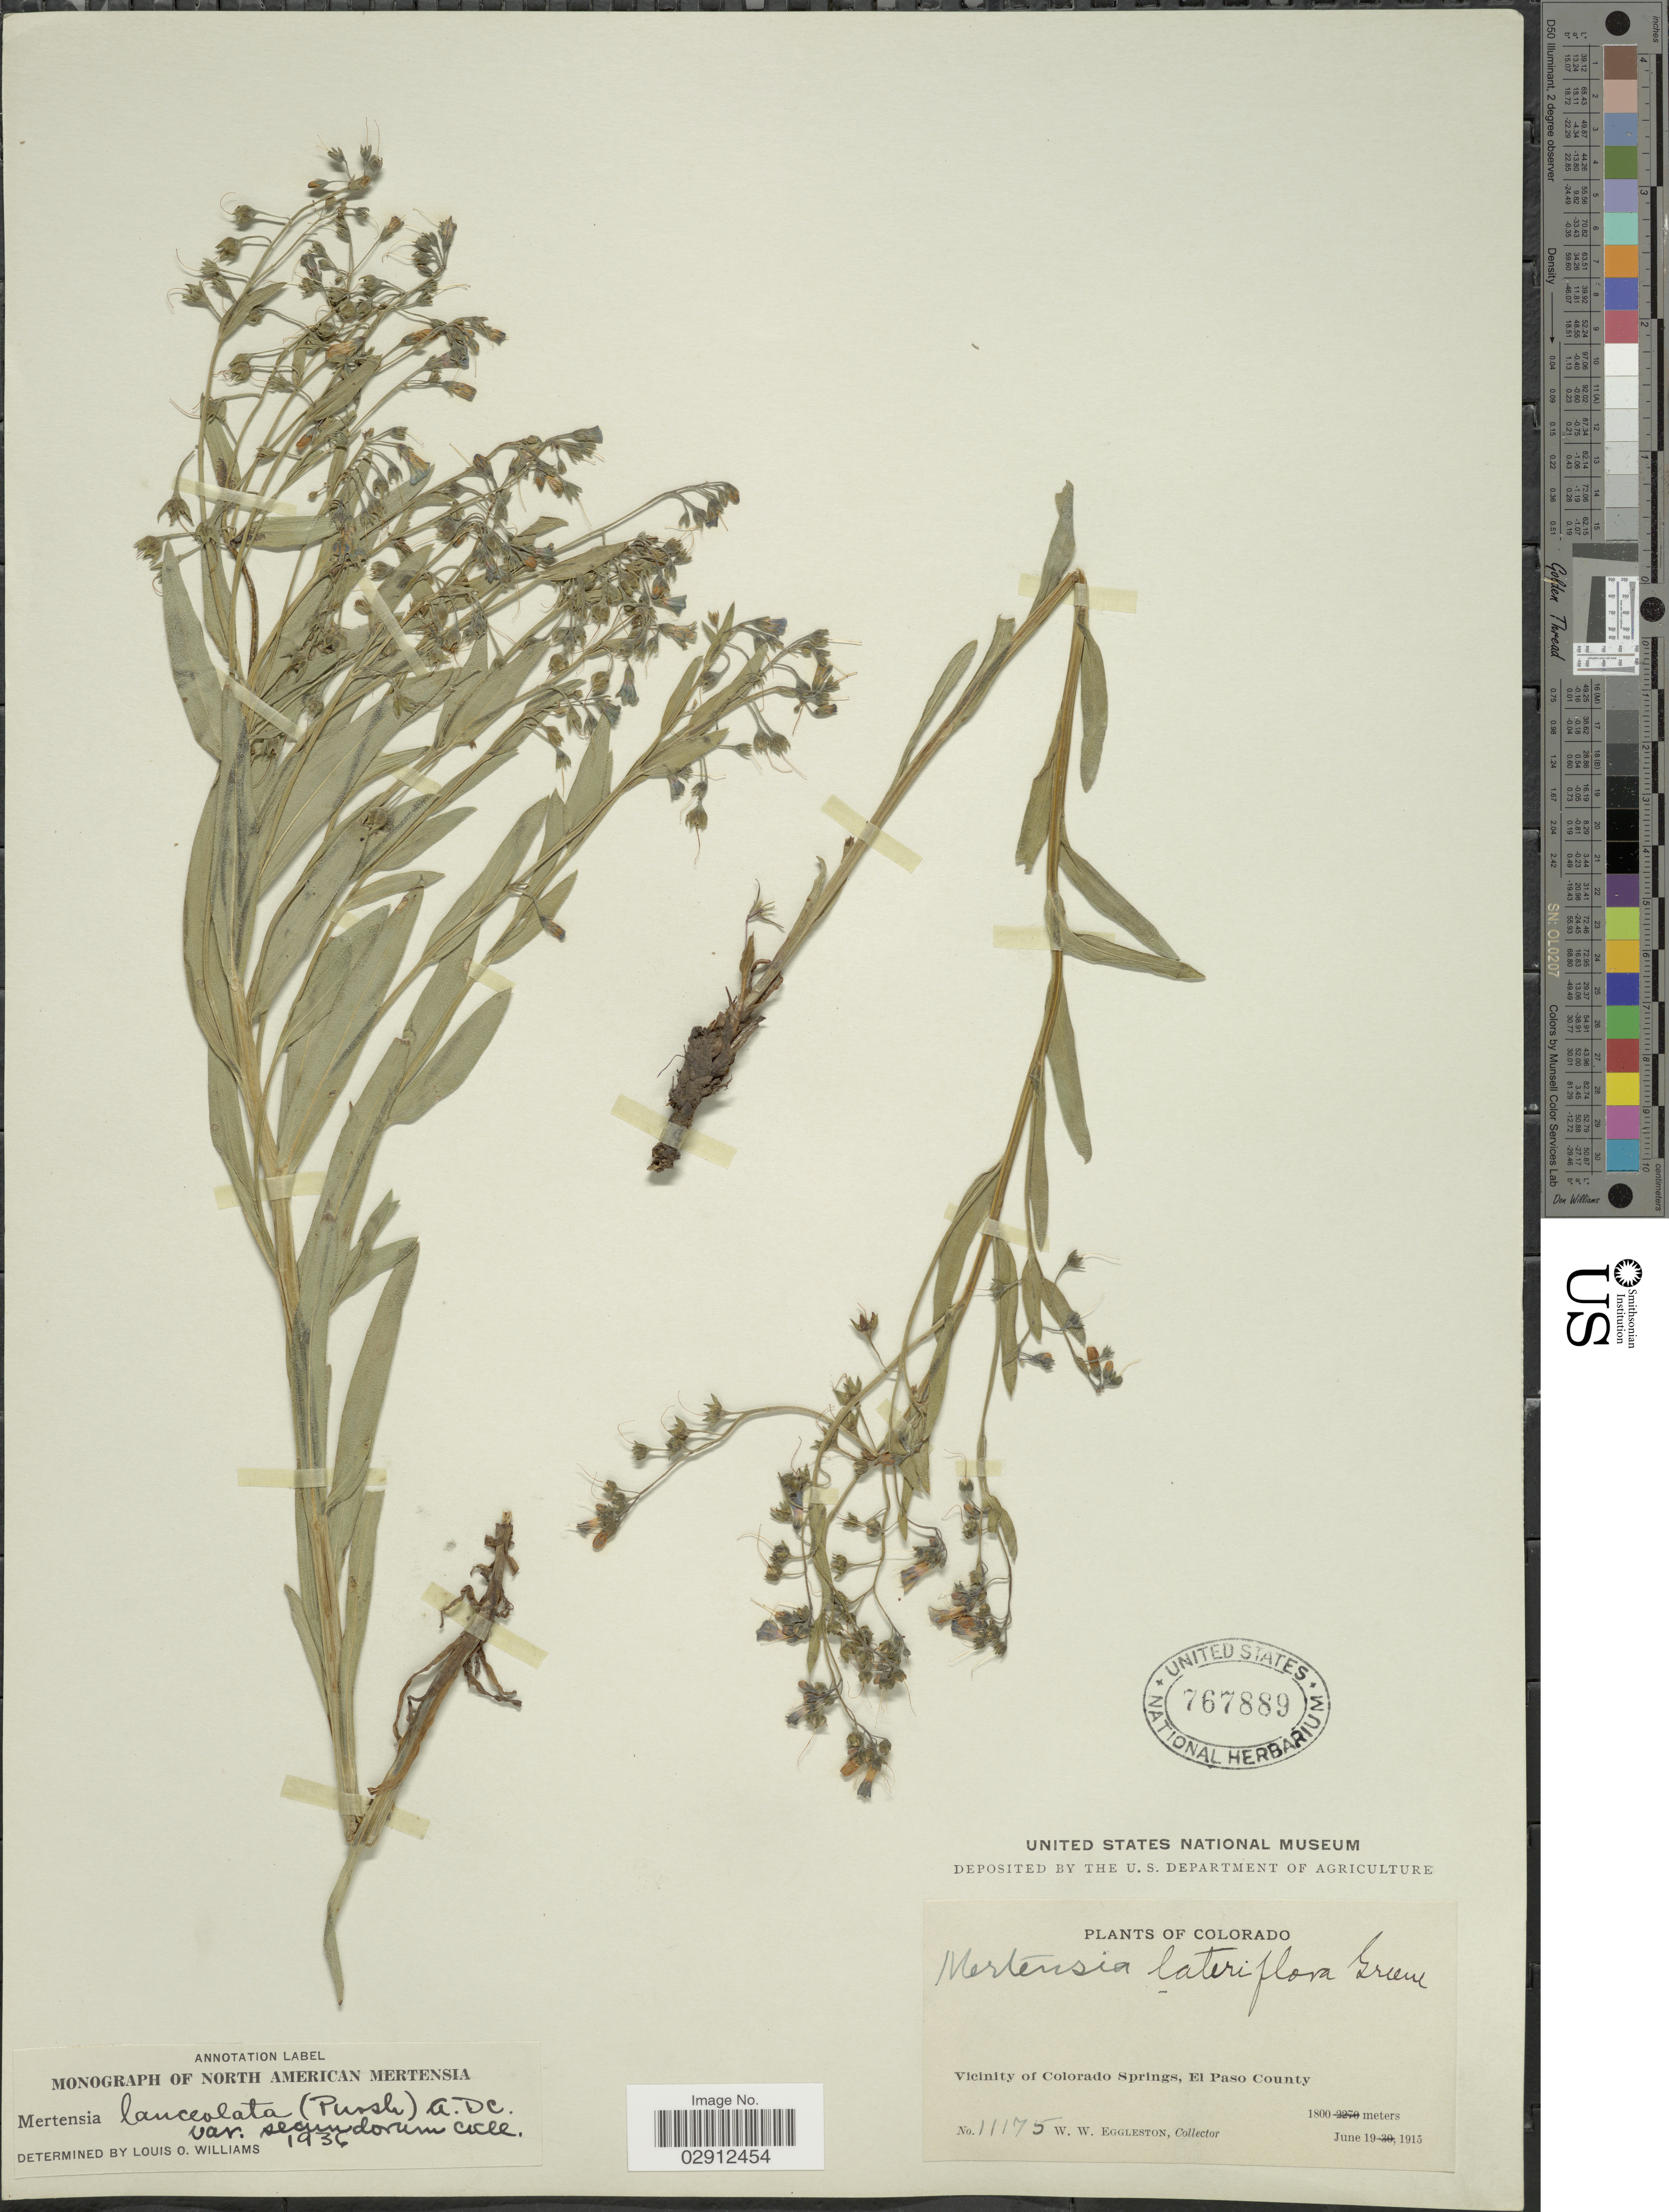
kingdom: Plantae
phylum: Tracheophyta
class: Magnoliopsida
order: Boraginales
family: Boraginaceae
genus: Mertensia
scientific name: Mertensia lanceolata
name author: (Pursh) DC. ex A. DC.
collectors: W. W. Eggleston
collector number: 11175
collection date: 1915-06-19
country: United States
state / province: Colorado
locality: Vicinity of Colorado Springs, El Paso County.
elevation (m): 1800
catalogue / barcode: US 767889